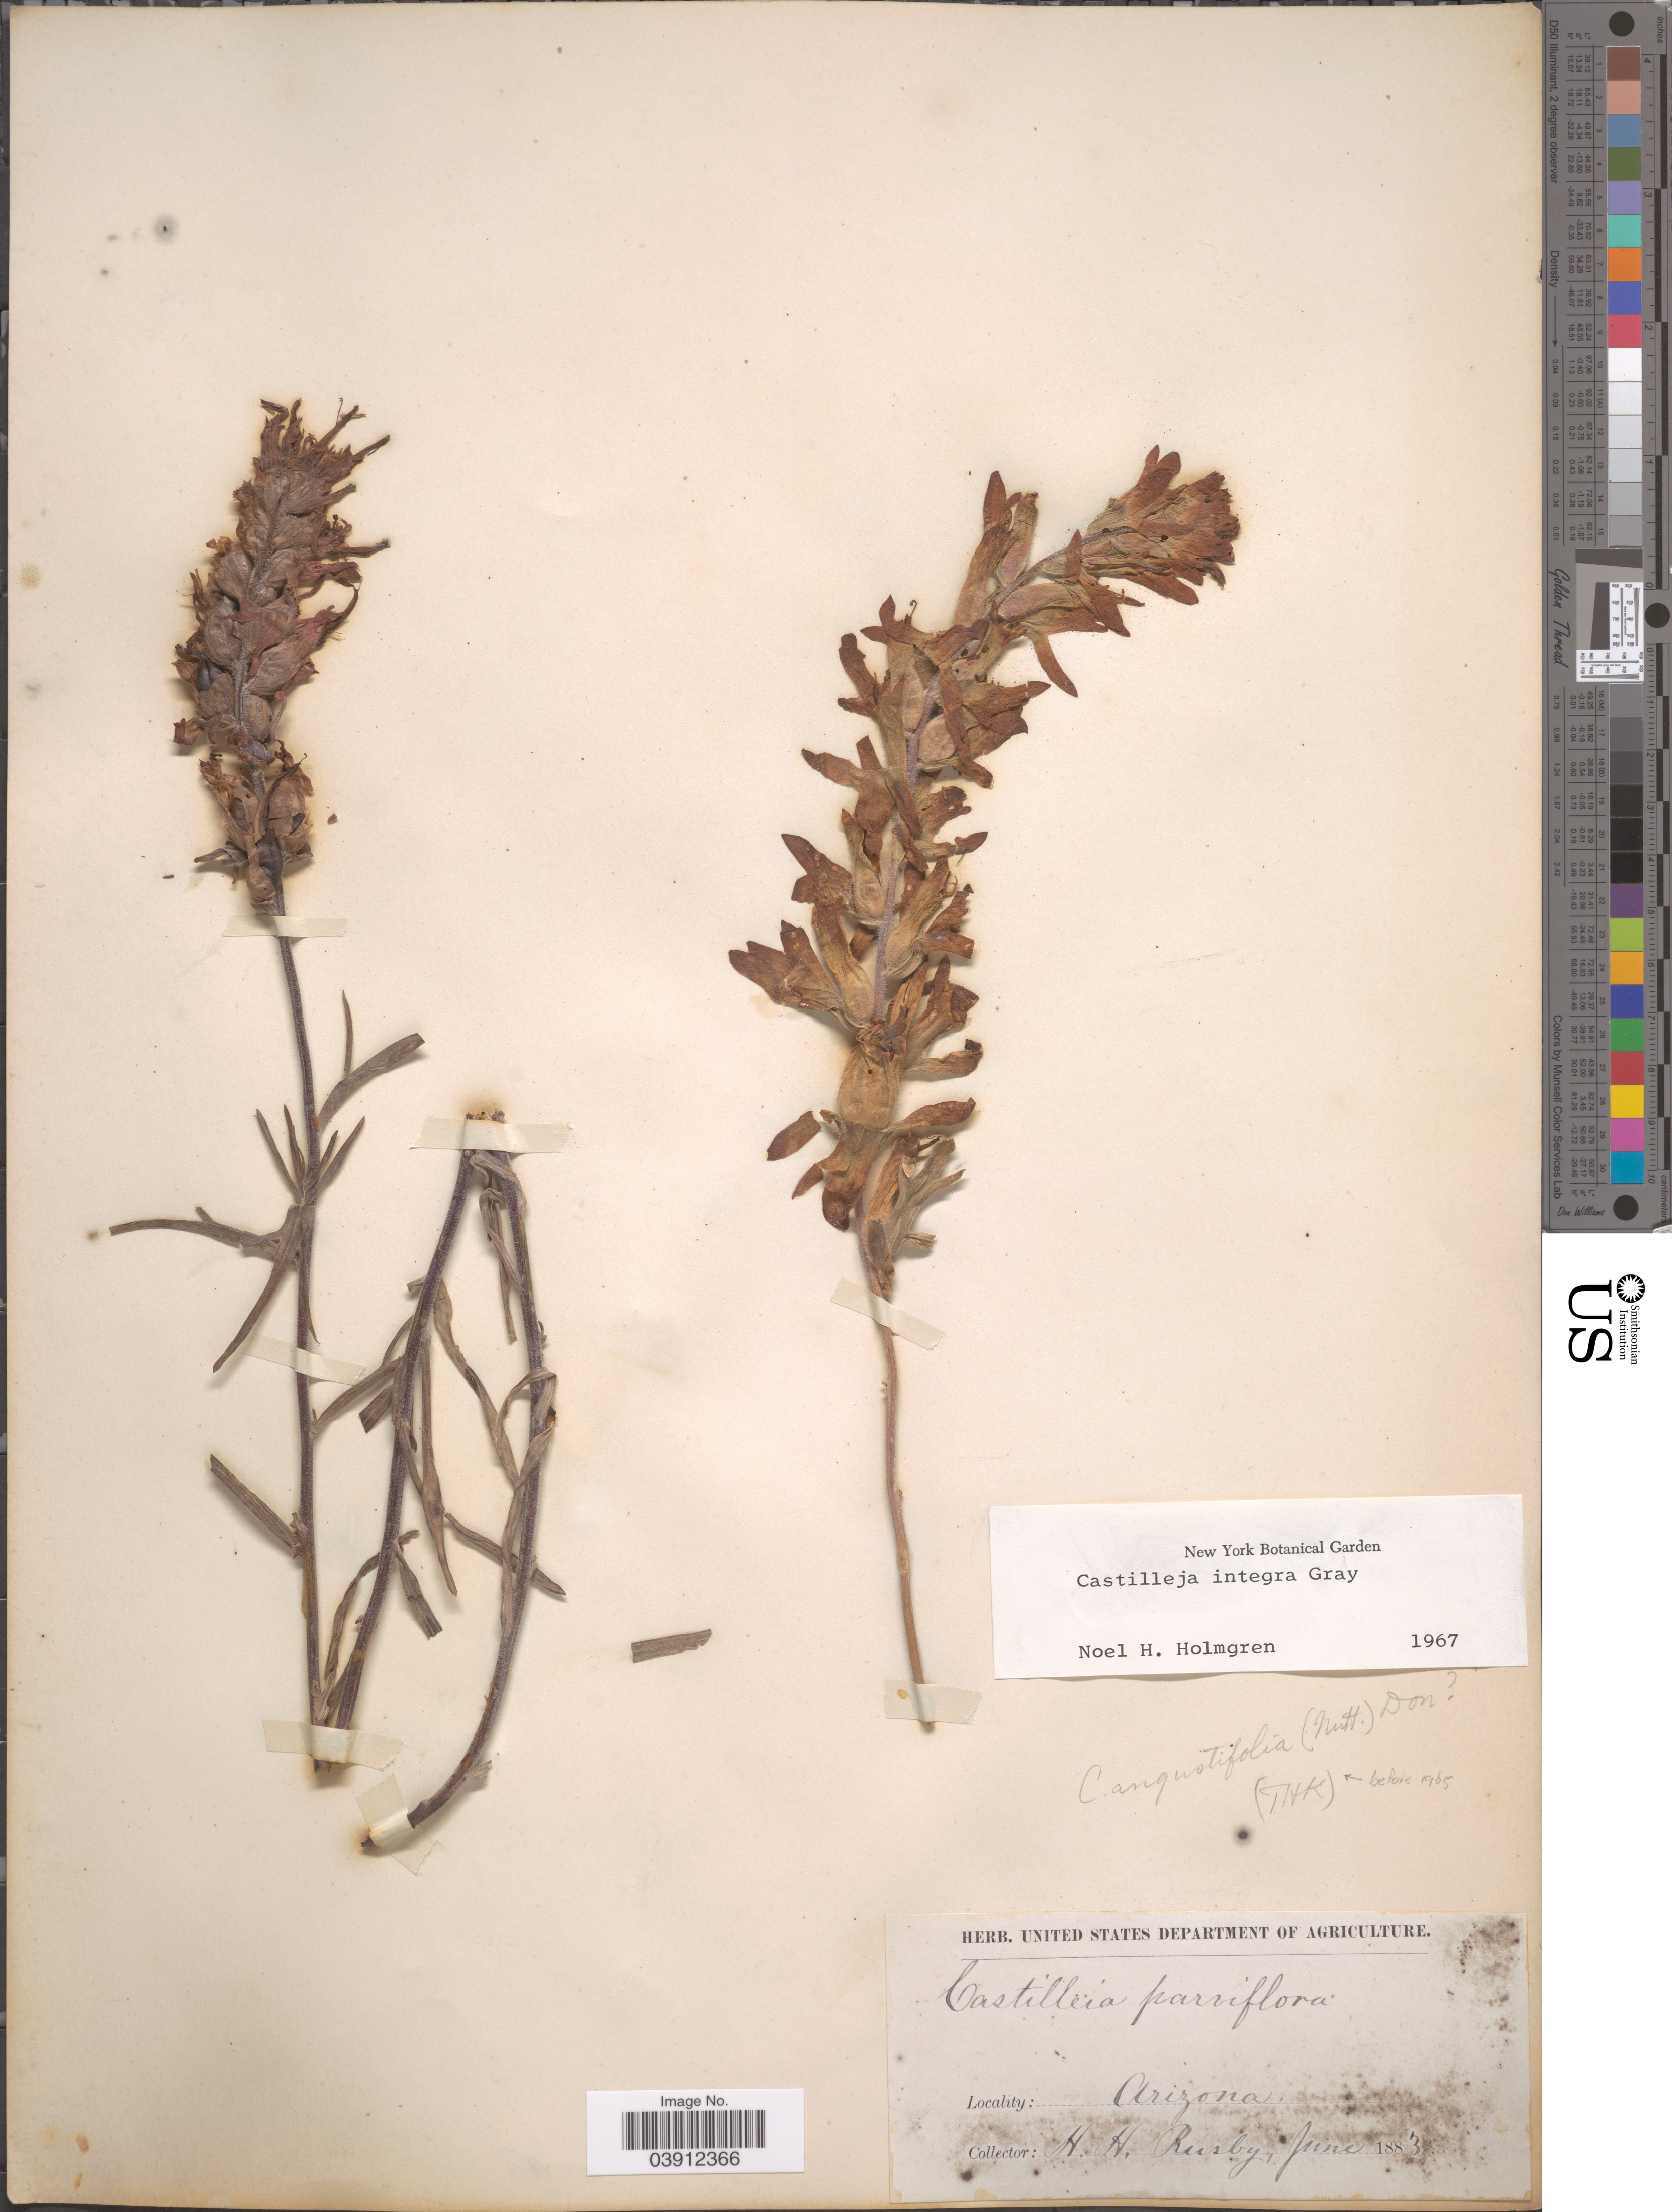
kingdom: Plantae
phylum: Tracheophyta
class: Magnoliopsida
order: Lamiales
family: Orobanchaceae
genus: Castilleja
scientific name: Castilleja integra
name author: A. Gray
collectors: H. H. Rusby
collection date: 1883-06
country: United States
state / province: Arizona